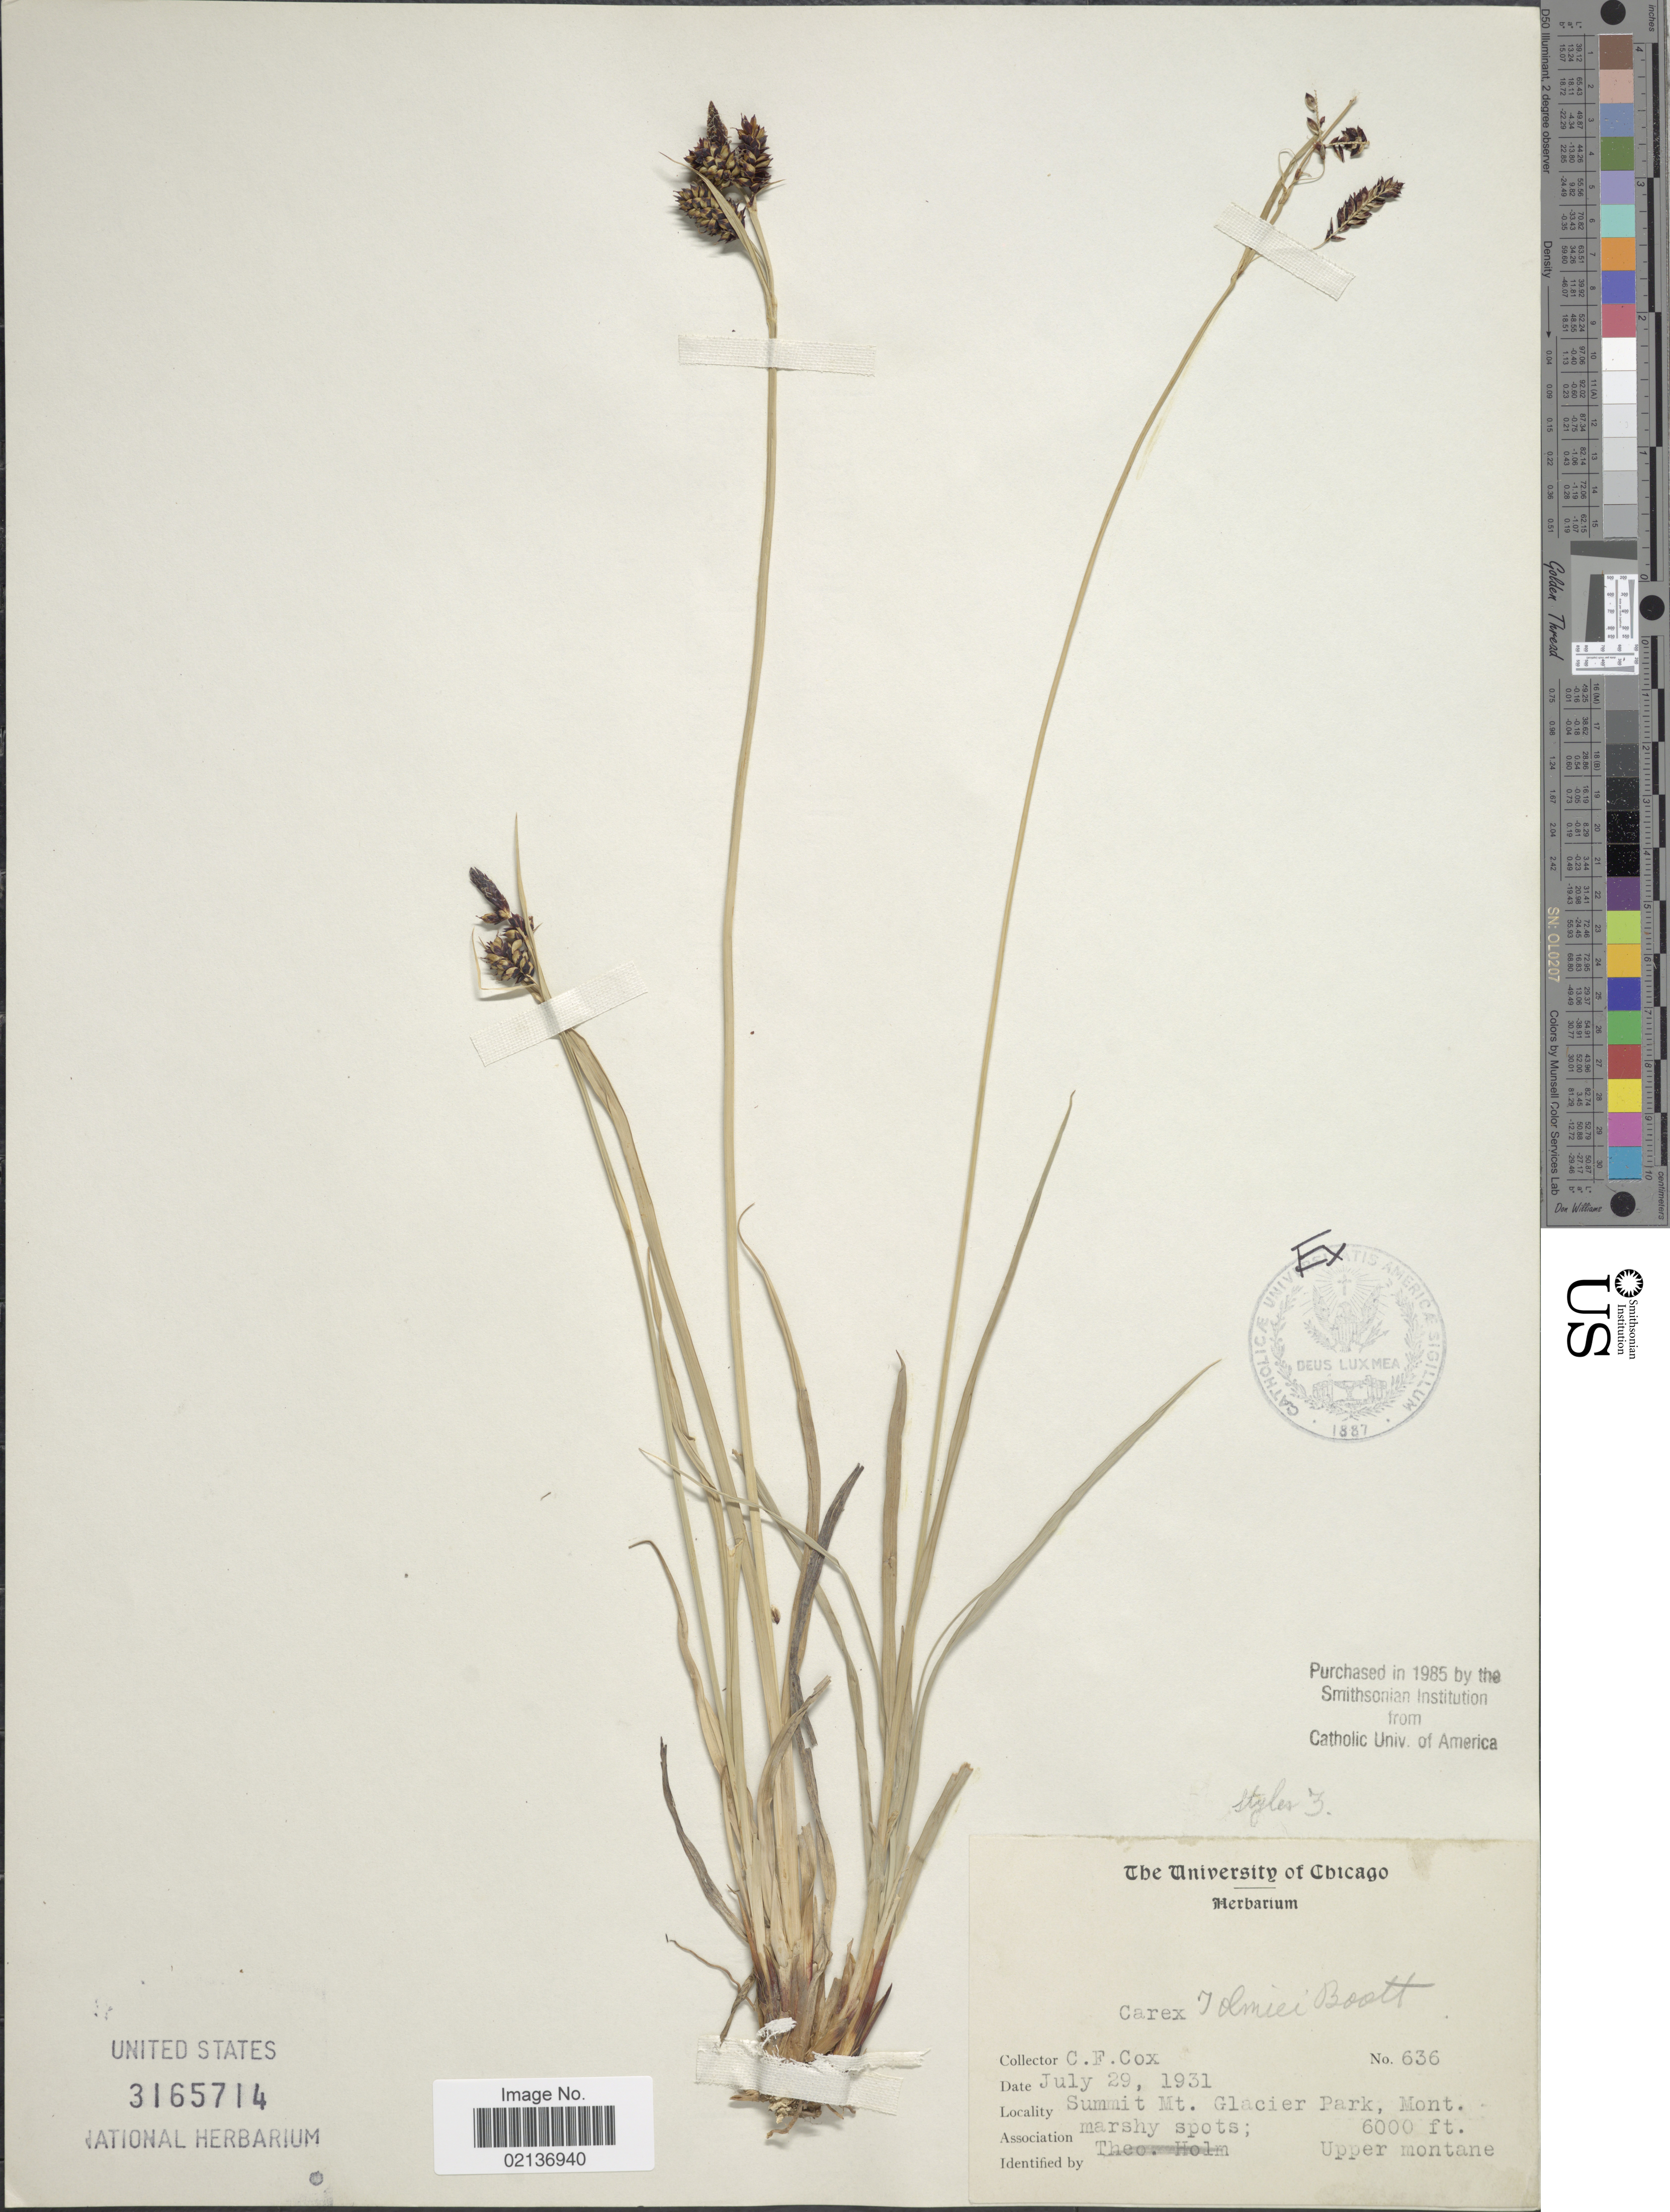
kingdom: Plantae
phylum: Tracheophyta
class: Liliopsida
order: Poales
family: Cyperaceae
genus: Carex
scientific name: Carex spectabilis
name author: Dewey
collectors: C. Cox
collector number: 636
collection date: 1931-07-29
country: United States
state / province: Montana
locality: Summit Mt. Glacier Park, Mont.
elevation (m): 1829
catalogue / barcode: US 3165714